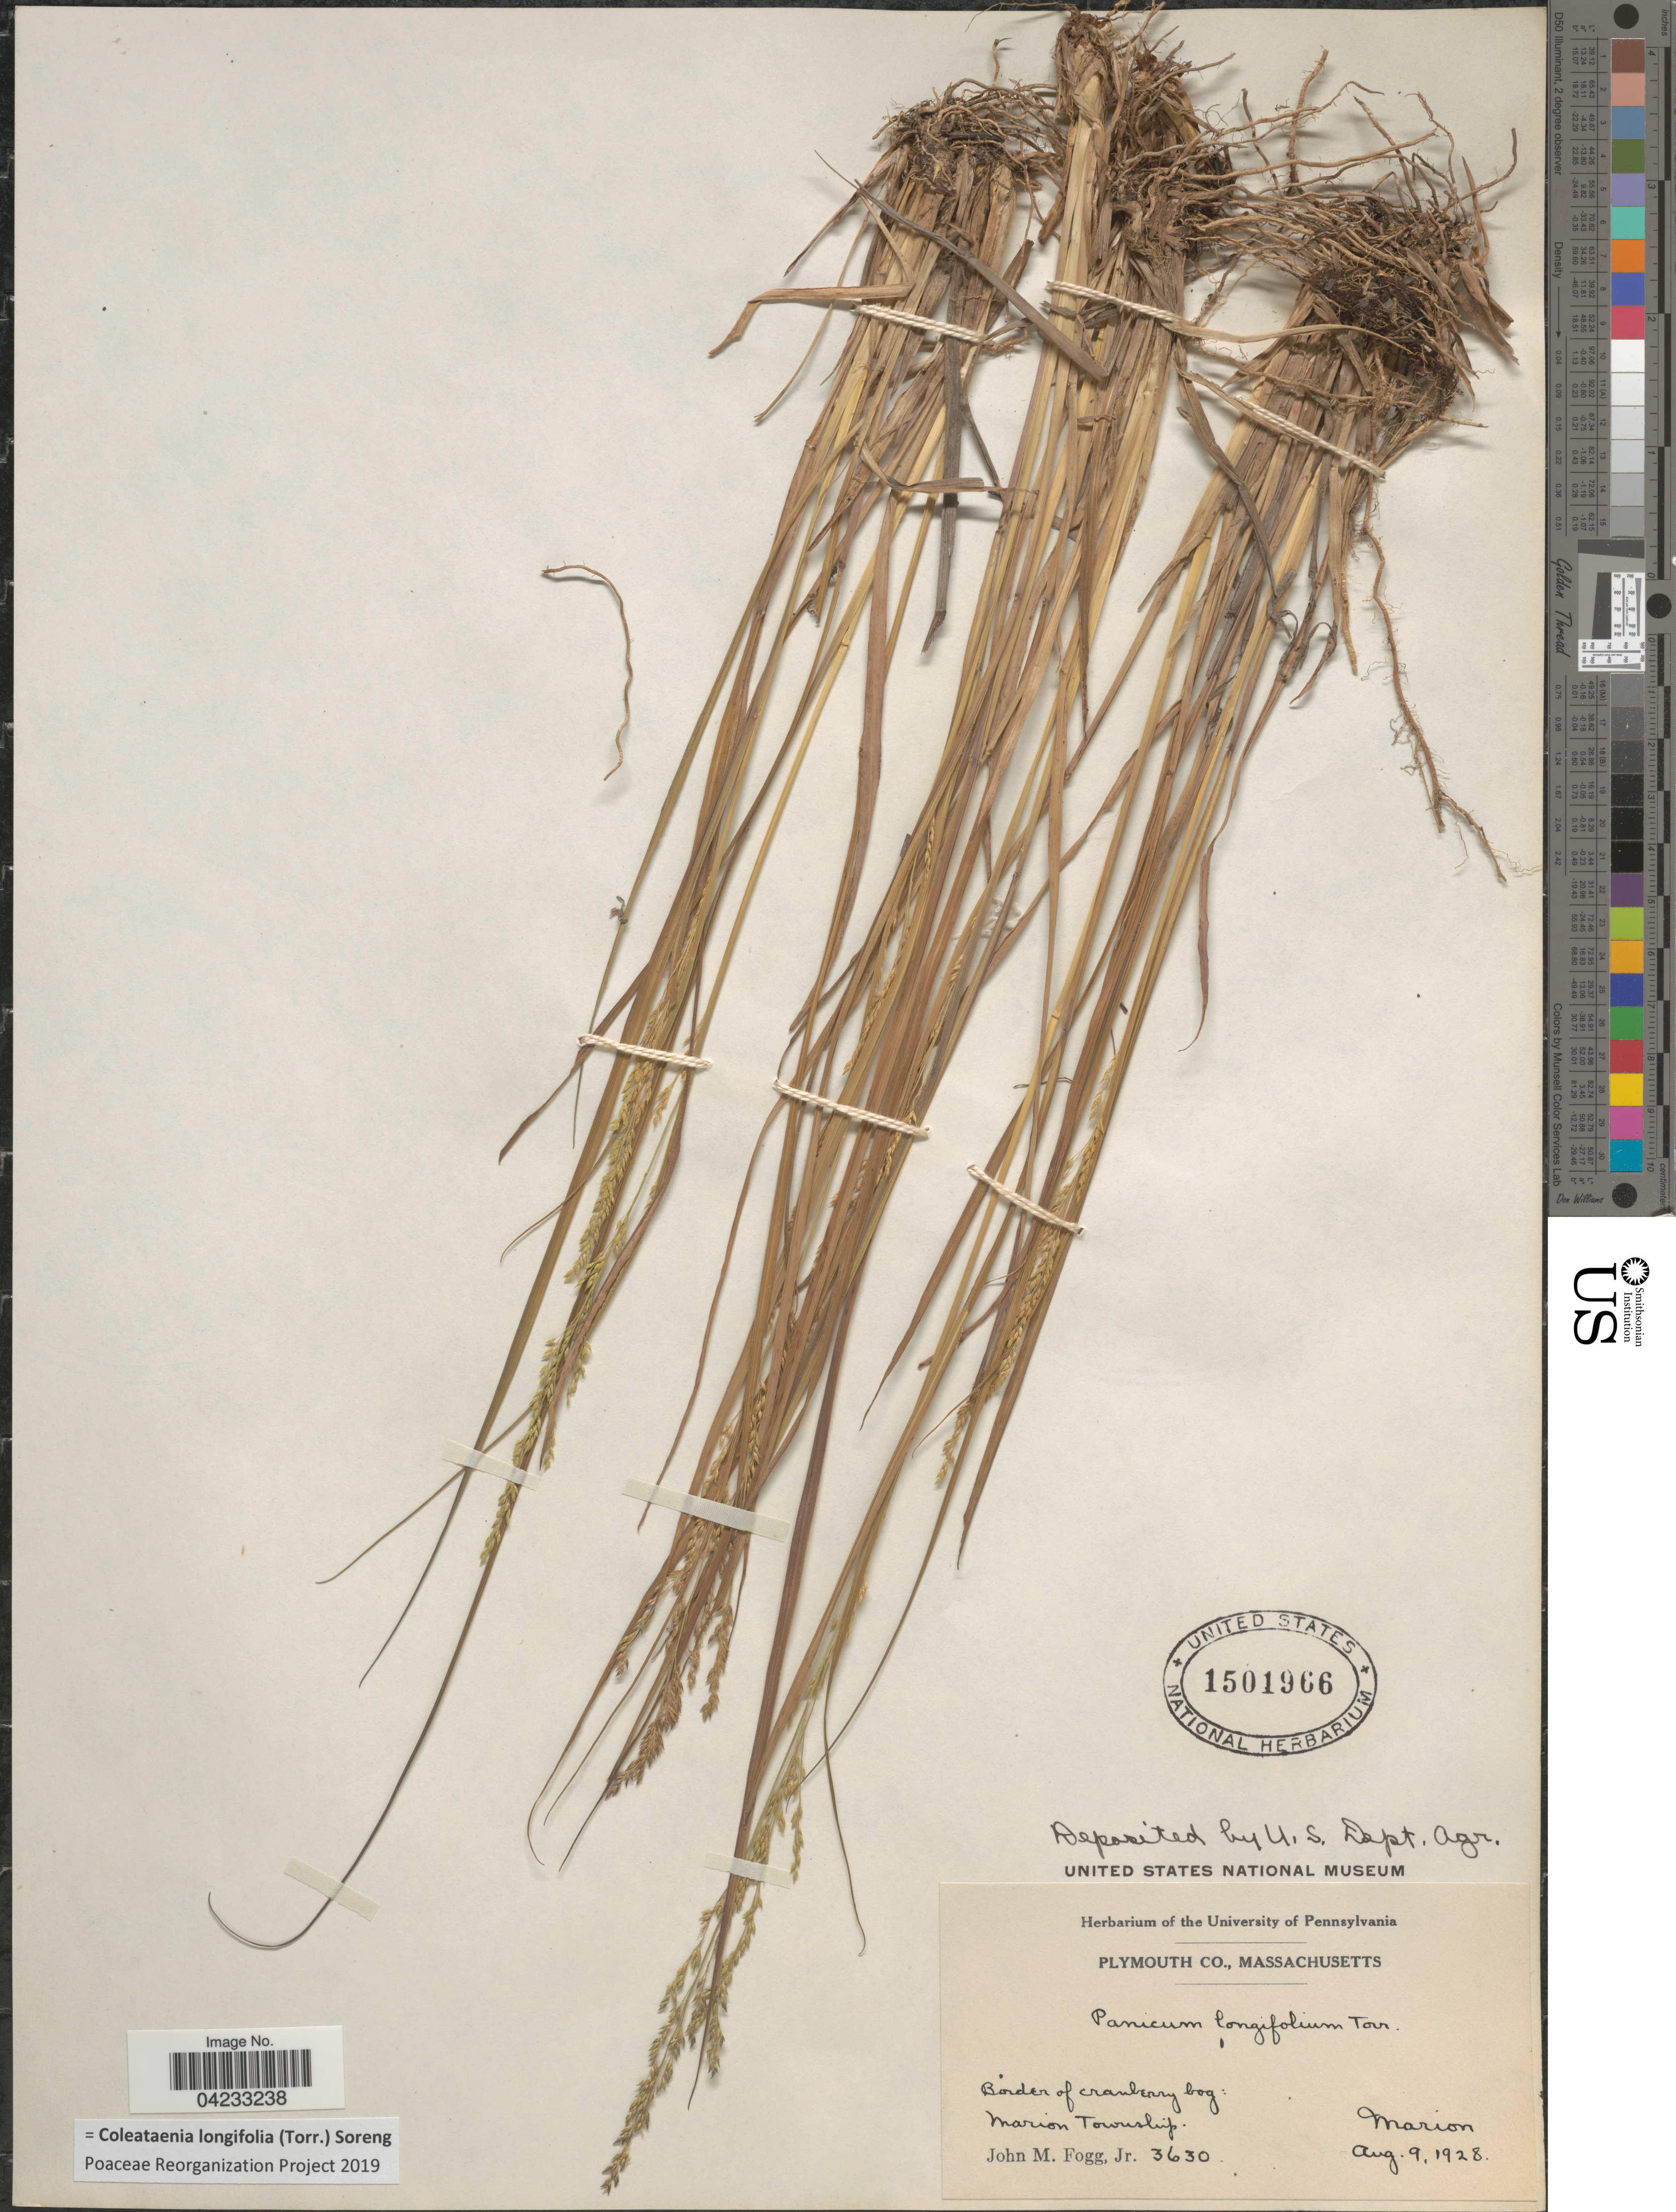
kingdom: Plantae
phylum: Tracheophyta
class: Liliopsida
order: Poales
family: Poaceae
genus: Coleataenia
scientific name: Coleataenia longifolia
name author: (Torr.) Soreng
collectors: J. Fogg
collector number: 3630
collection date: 1928-08-09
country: United States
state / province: Massachusetts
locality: Plymouth Co. Border of cranberry bog: Marion Township. Marion.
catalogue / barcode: US 1501966